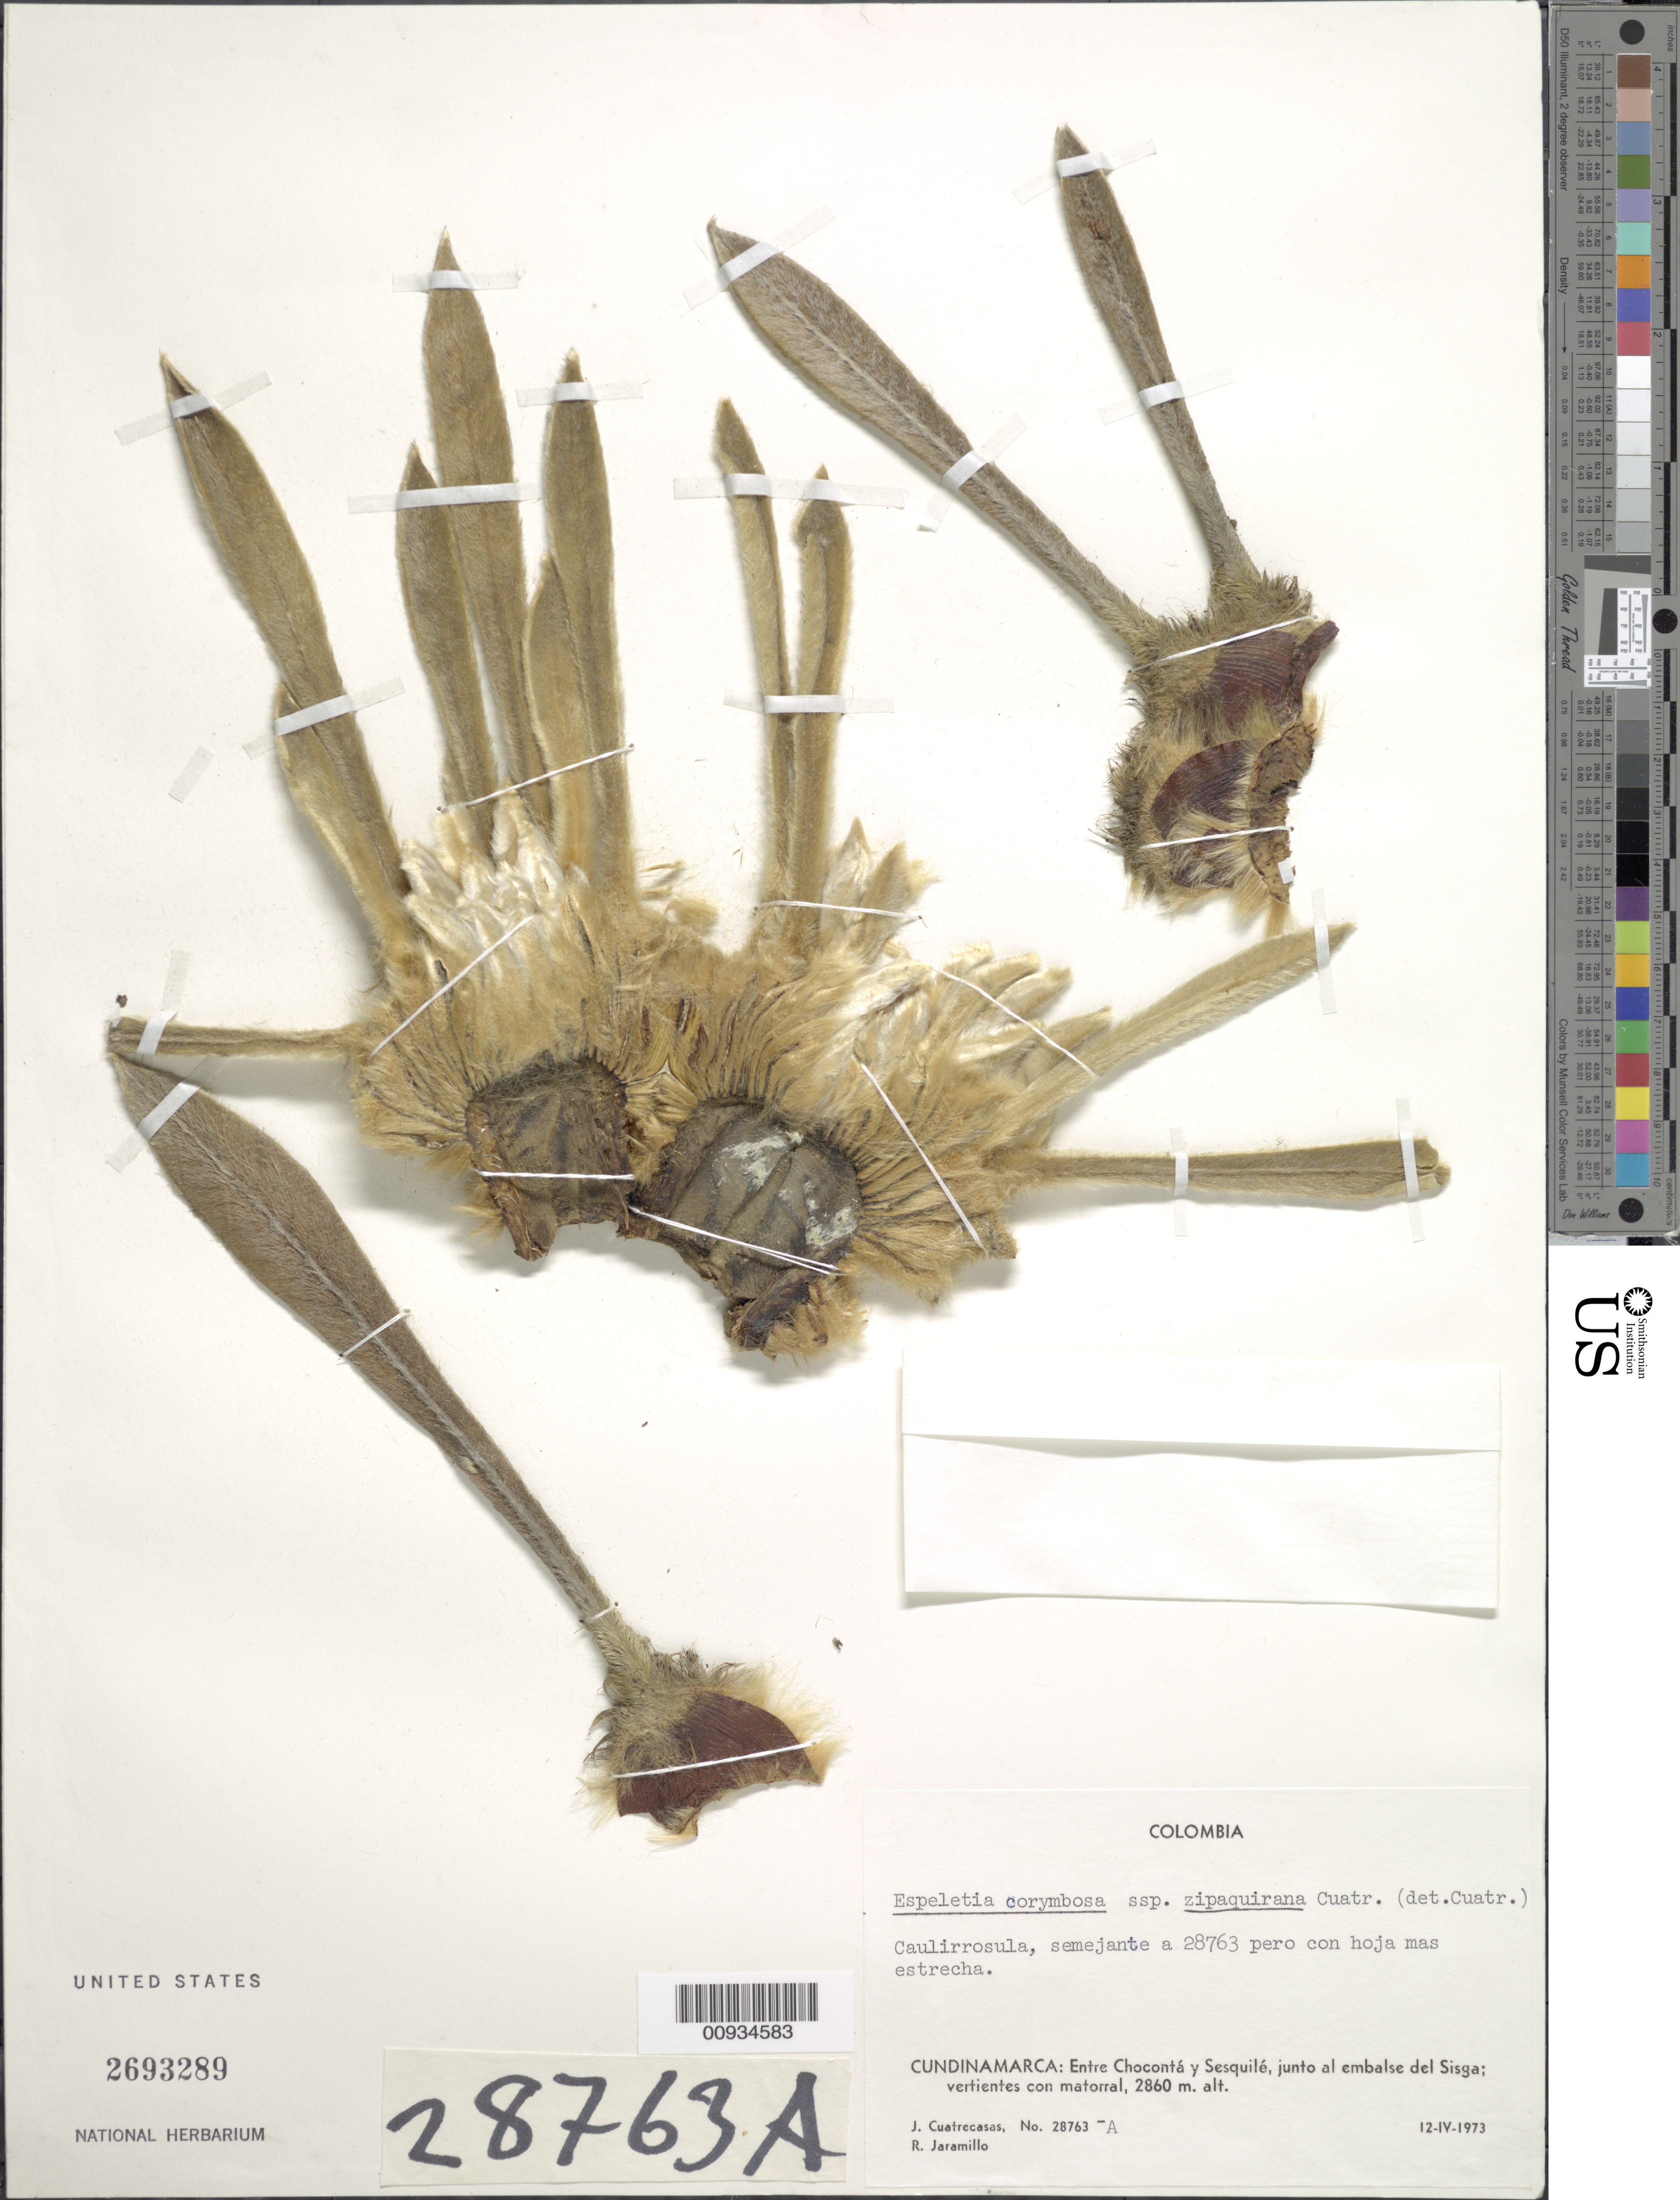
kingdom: Plantae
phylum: Tracheophyta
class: Magnoliopsida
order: Asterales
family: Asteraceae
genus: Espeletiopsis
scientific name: Espeletiopsis corymbosa subsp. zipaquirana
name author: (Cuatrec.) Cuatrec.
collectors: J. Cuatrecasas & R. Jaramillo M.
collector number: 28763-A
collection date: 1973-04-12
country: Colombia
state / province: Cundinamarca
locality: Entre Choconta y Sesquile, junto el embalse del Sisga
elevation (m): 2860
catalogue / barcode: US 2693289